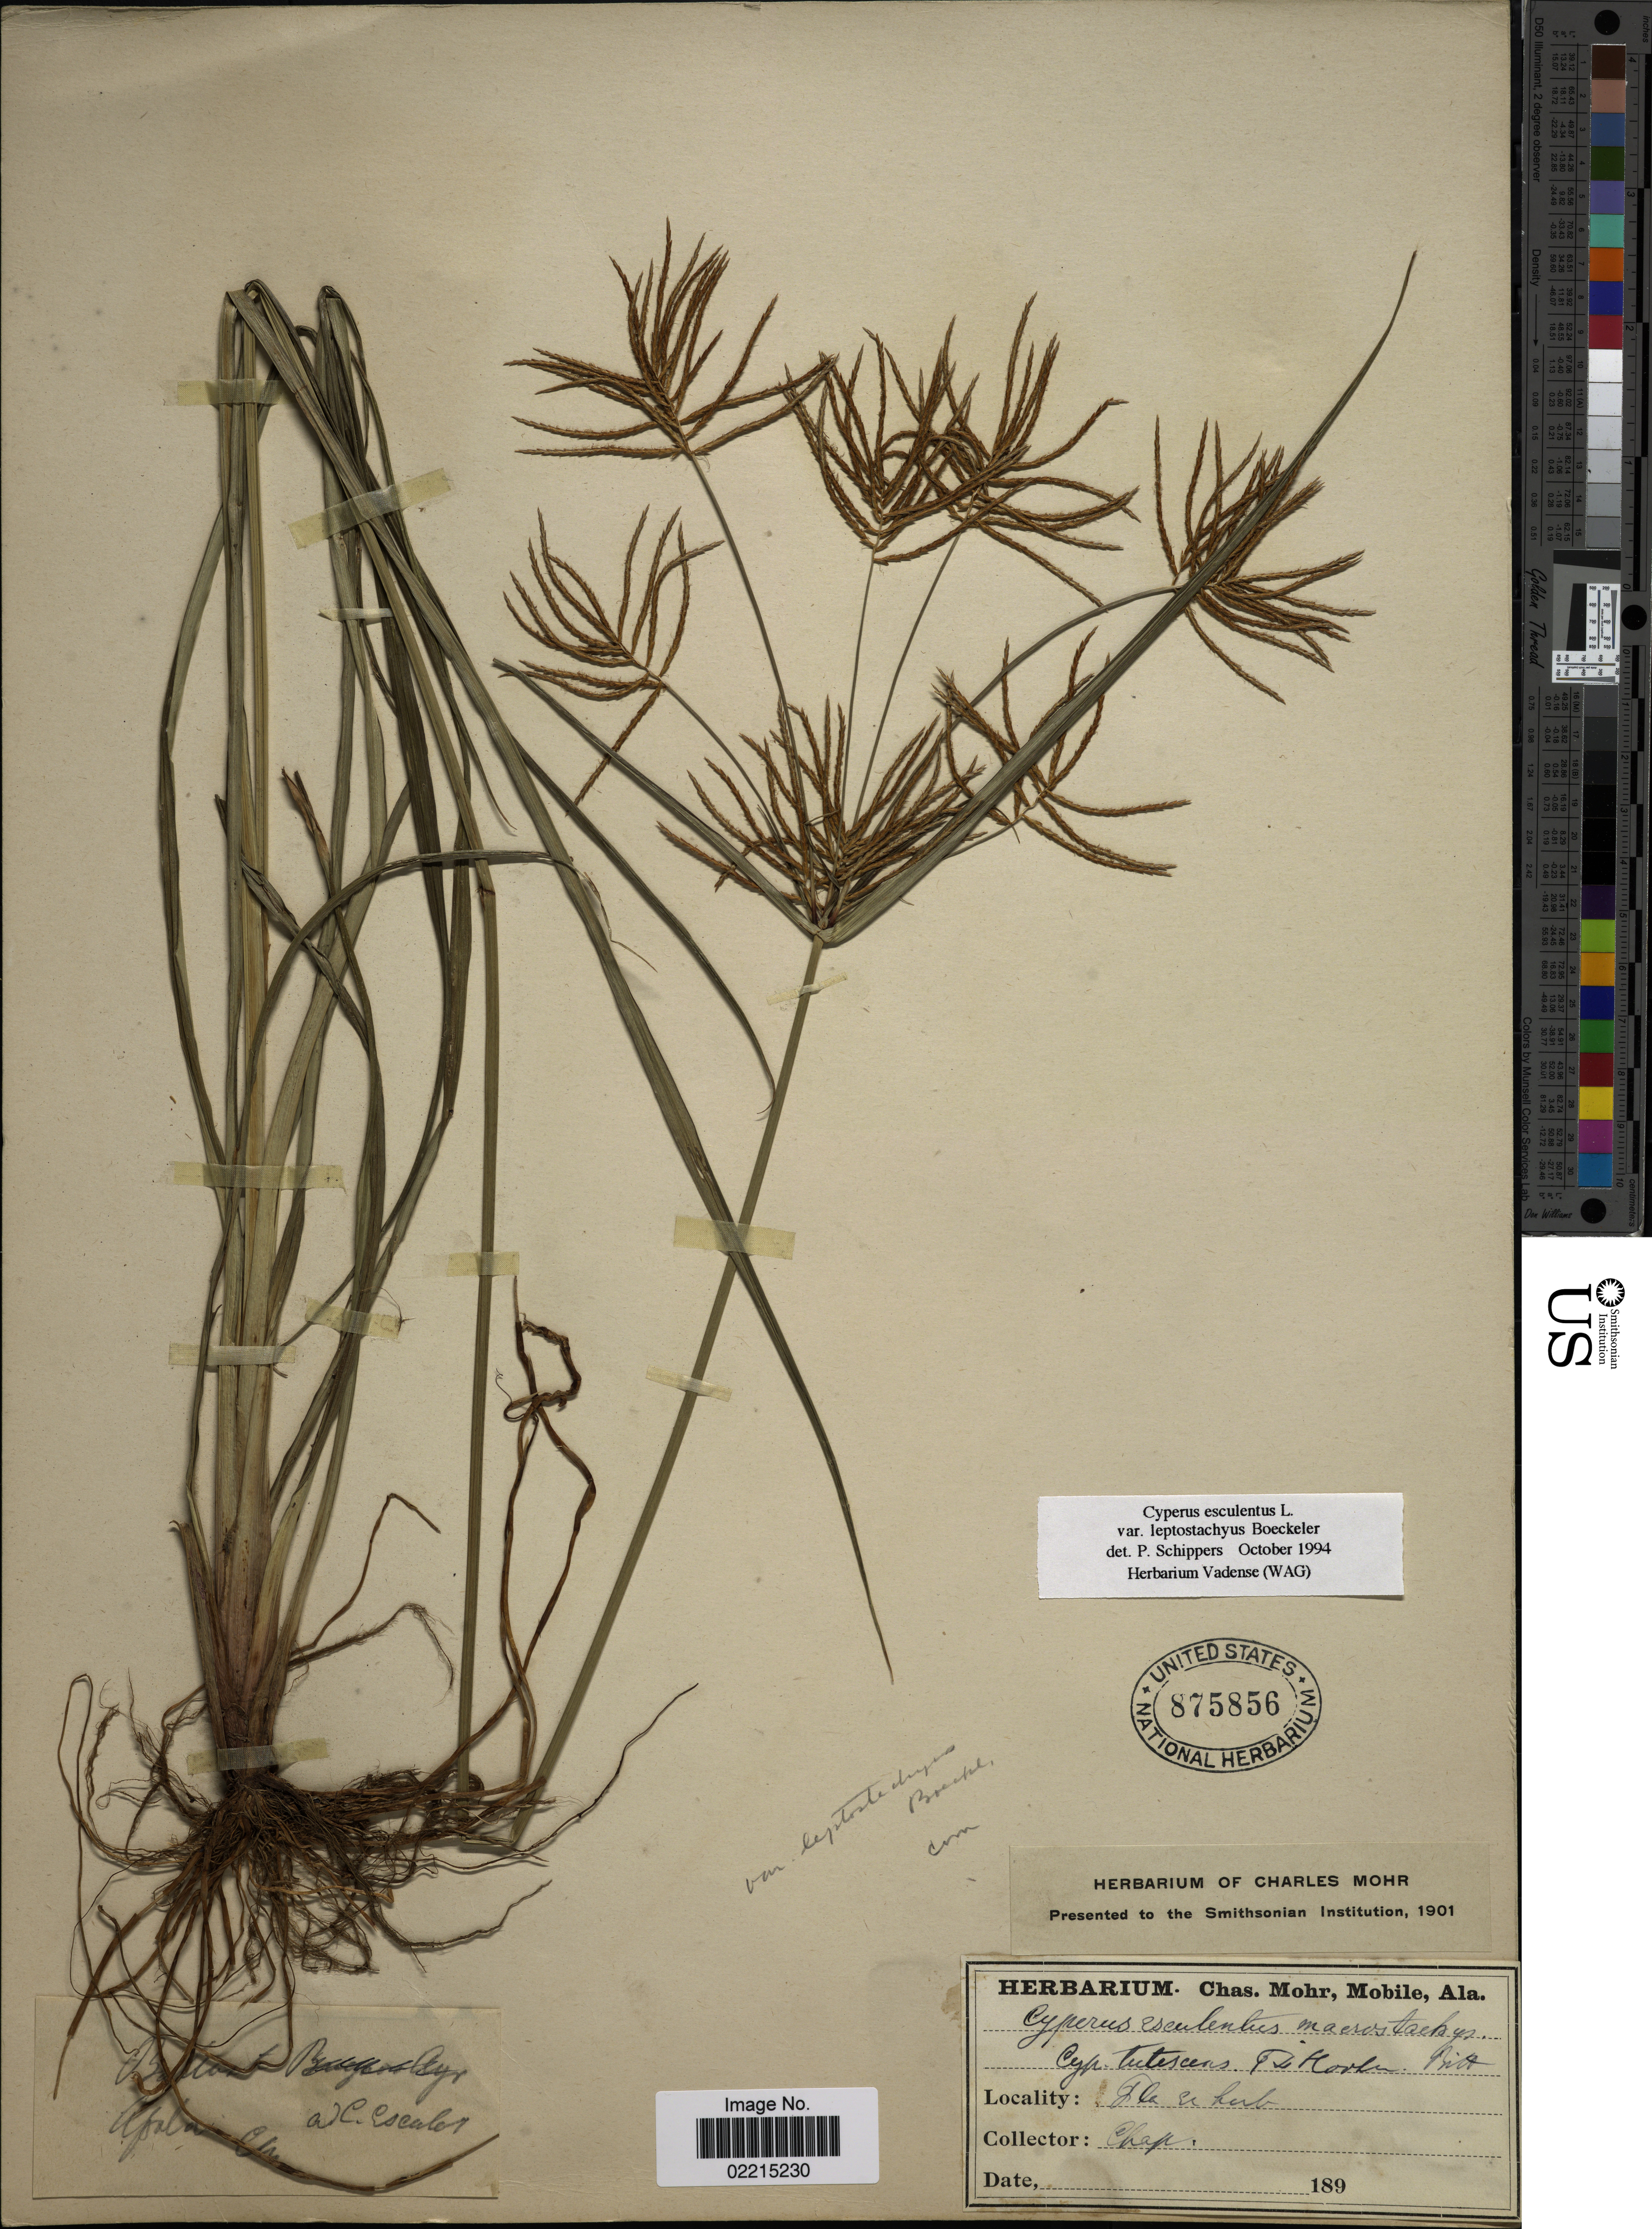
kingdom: Plantae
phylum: Tracheophyta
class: Liliopsida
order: Poales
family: Cyperaceae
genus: Cyperus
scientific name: Cyperus esculentus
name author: L.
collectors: Chap.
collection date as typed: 189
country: United States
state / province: Florida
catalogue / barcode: US 875856